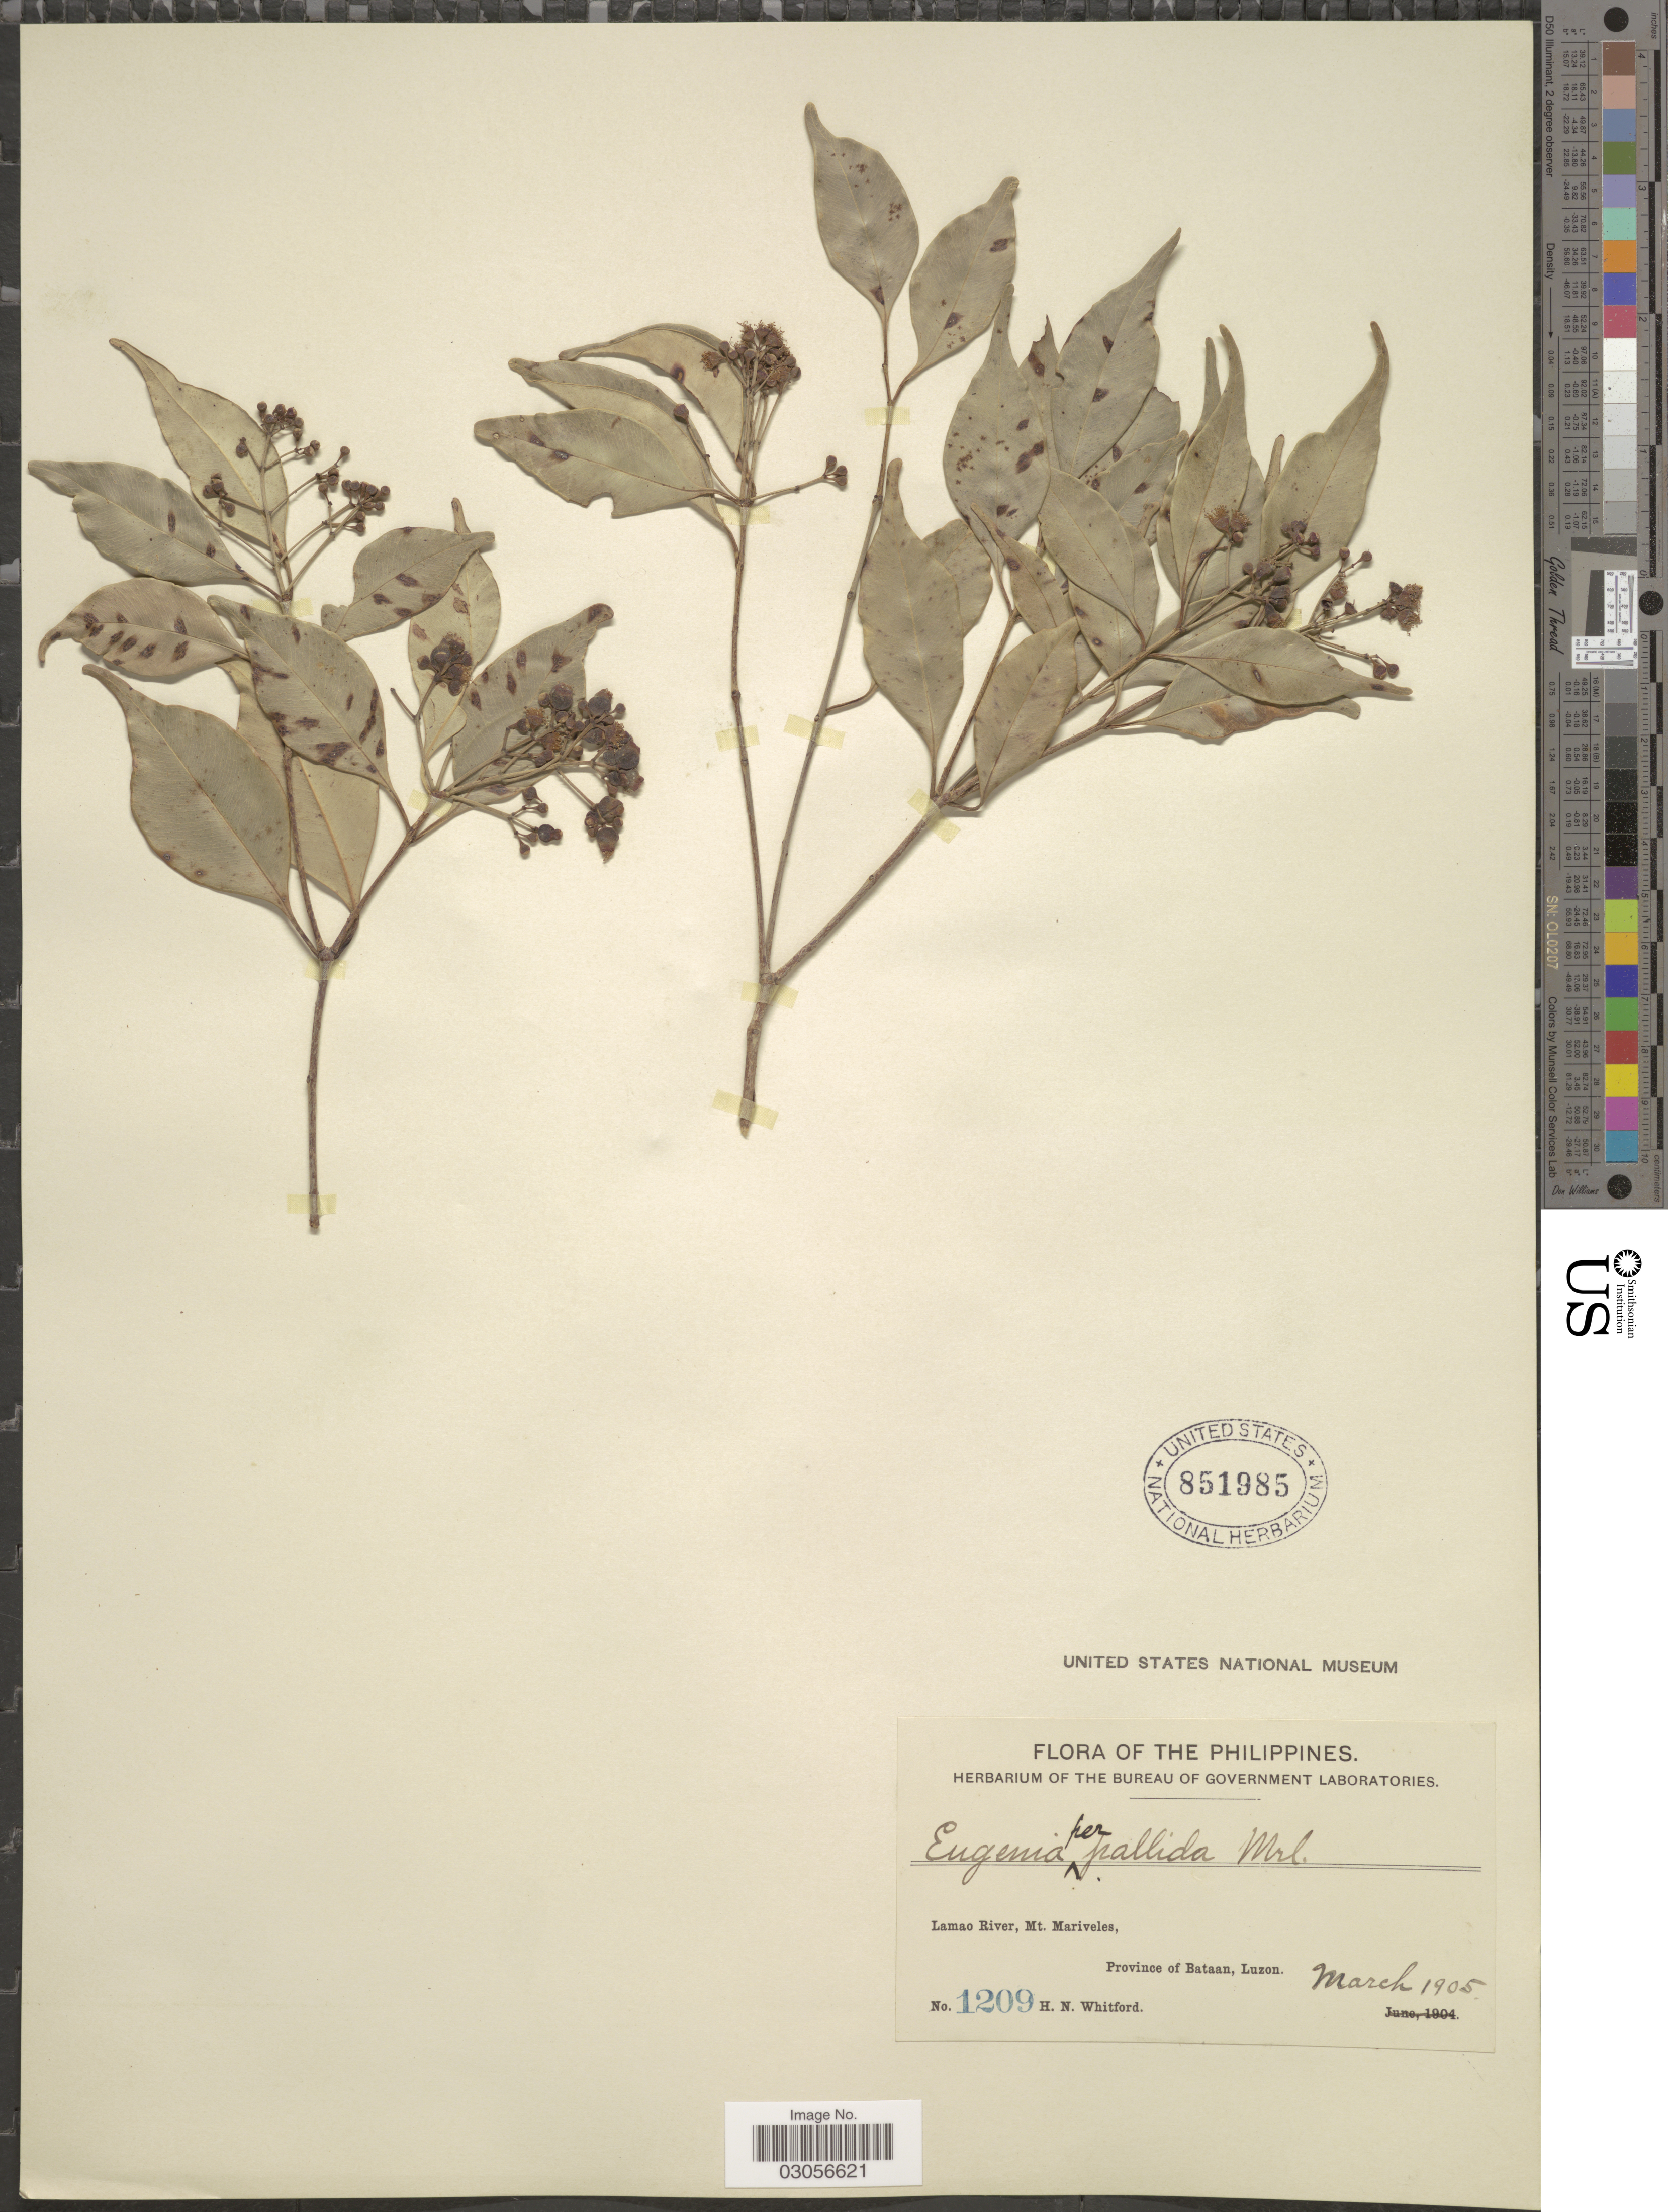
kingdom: Plantae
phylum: Tracheophyta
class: Magnoliopsida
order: Myrtales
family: Myrtaceae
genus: Syzygium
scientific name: Syzygium pallidum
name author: Merr.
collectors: H. N. Whitford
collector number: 1209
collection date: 1905-03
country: Philippines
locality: Lamao River, Mt. Mariveles, Province of Bataan, Luzon.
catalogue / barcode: US 851985